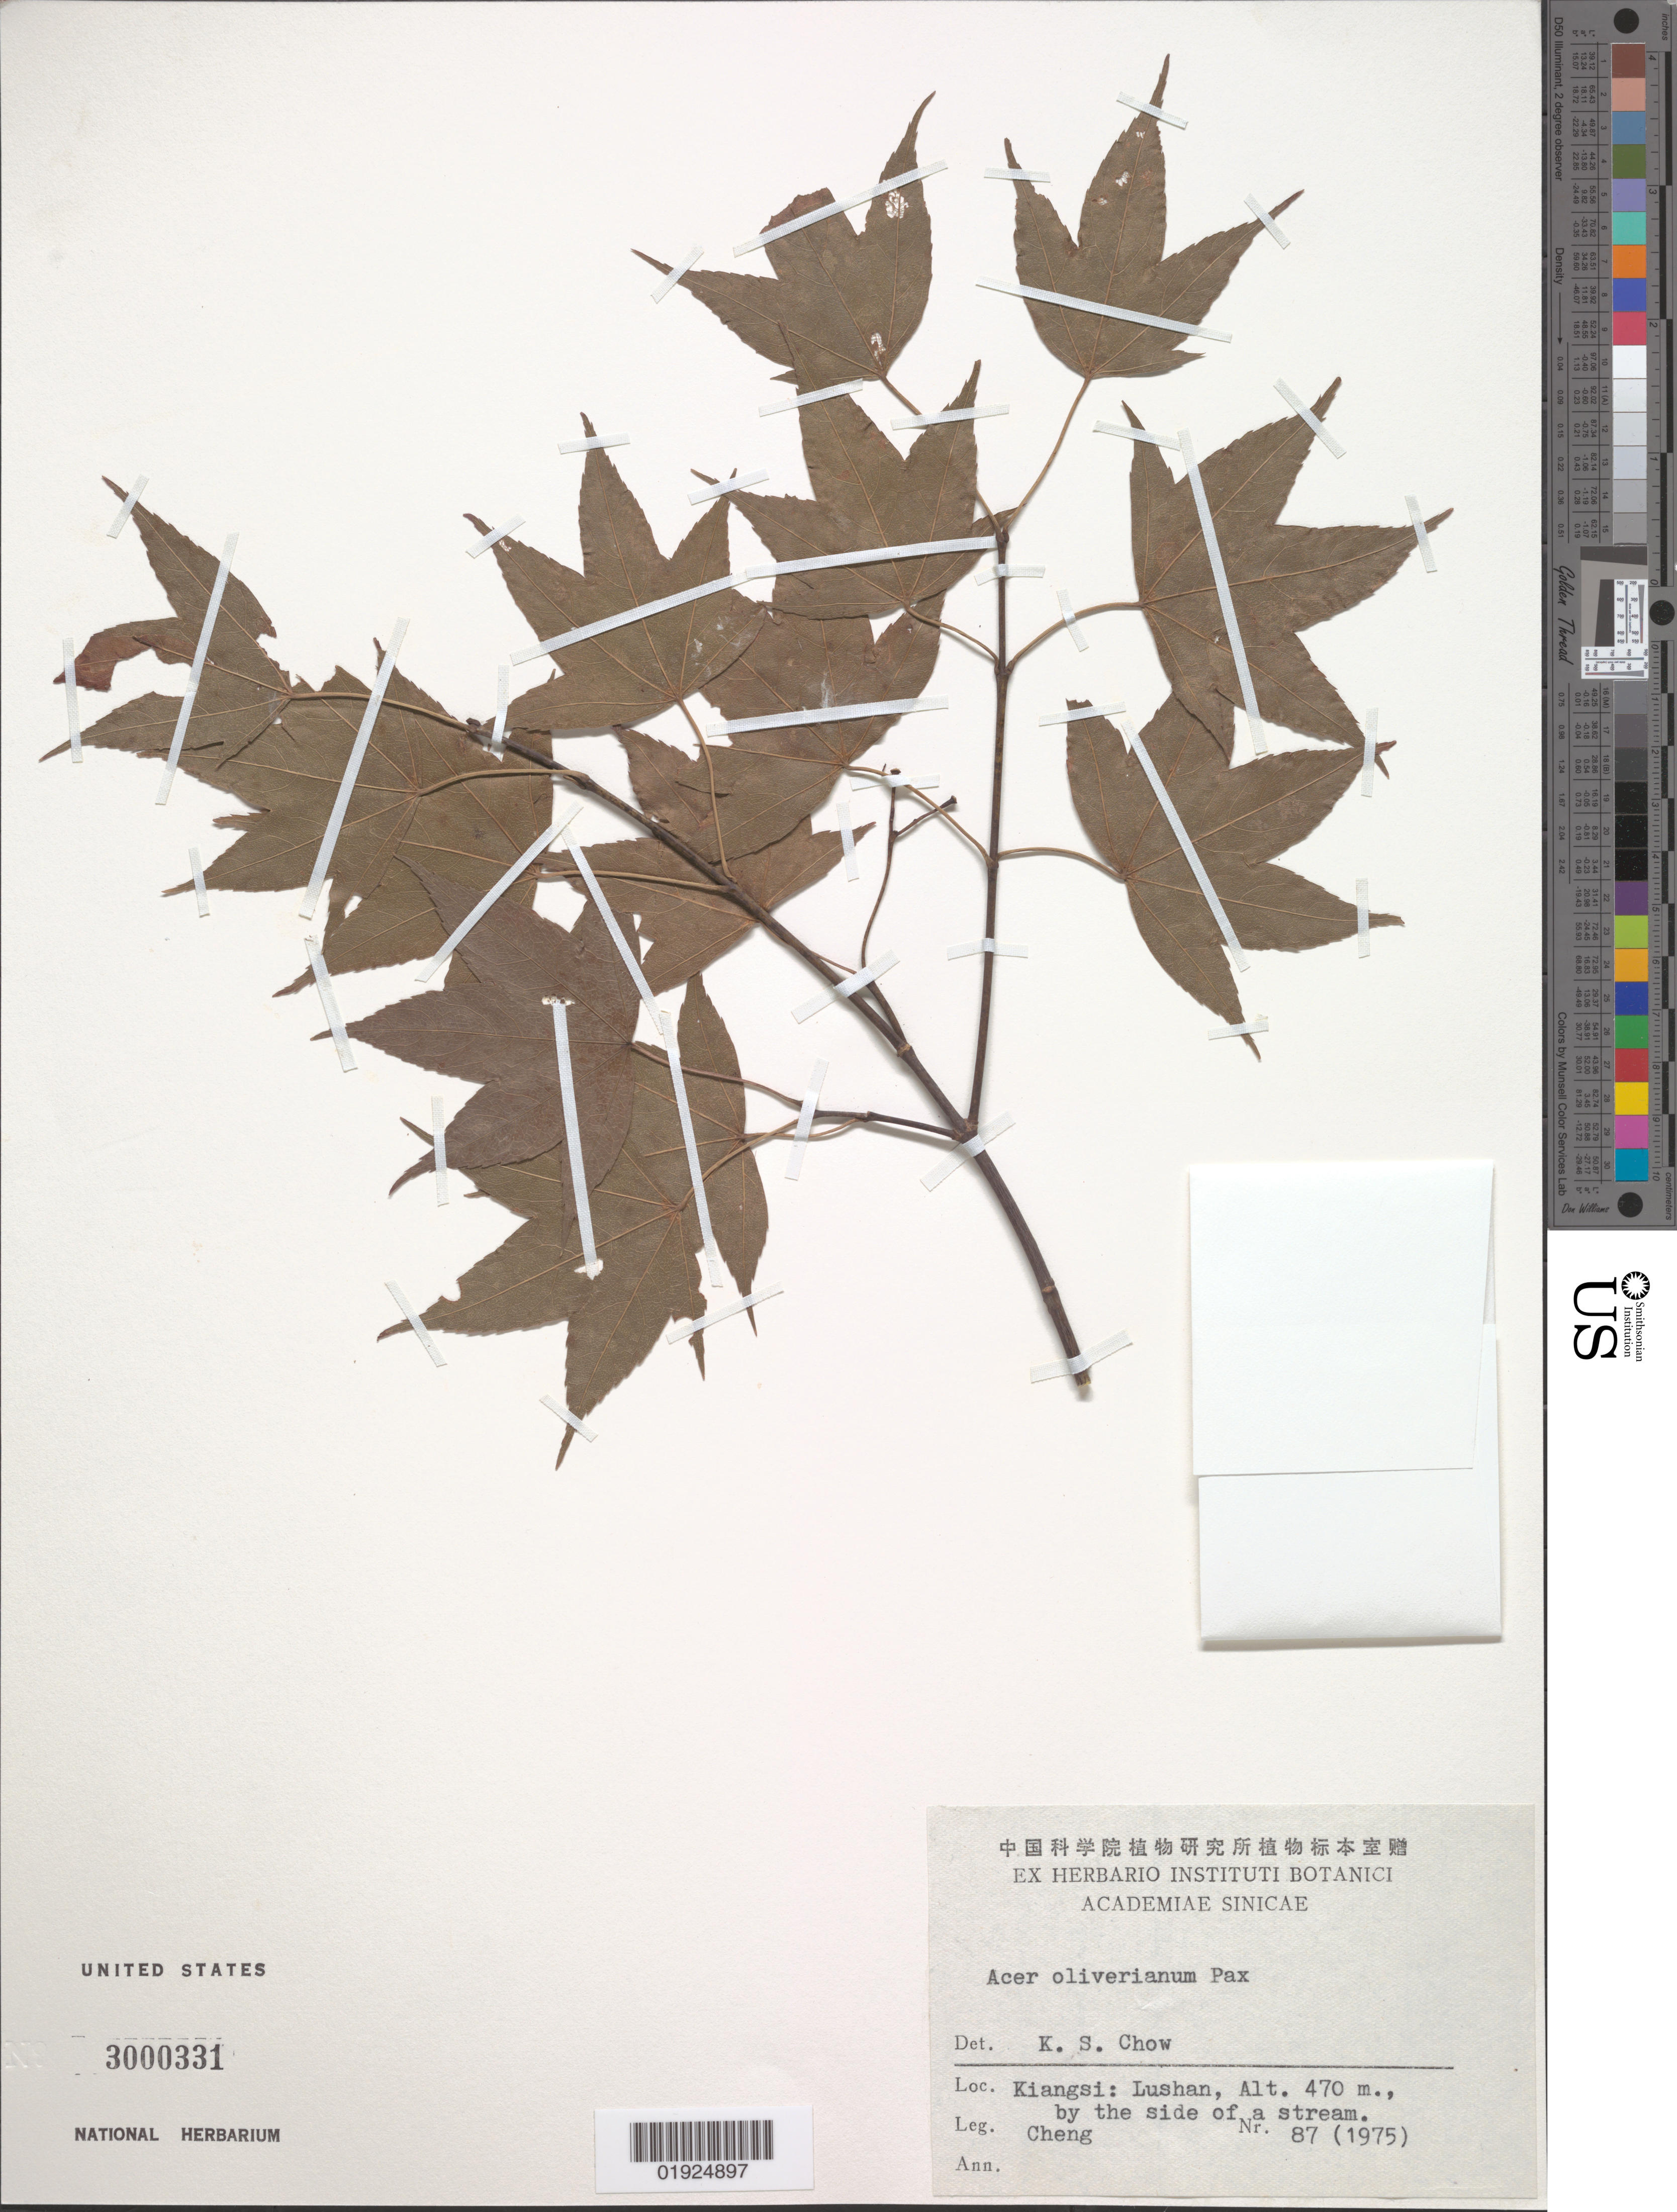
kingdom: Plantae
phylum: Tracheophyta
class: Magnoliopsida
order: Sapindales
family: Sapindaceae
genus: Acer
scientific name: Acer oliverianum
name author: Pax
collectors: -. Cheng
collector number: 87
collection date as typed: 1975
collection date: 1975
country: China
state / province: Jiangxi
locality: Kiangsi [Jiangxi]: Lushan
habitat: By the side of a stream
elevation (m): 470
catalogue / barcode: US 3000331